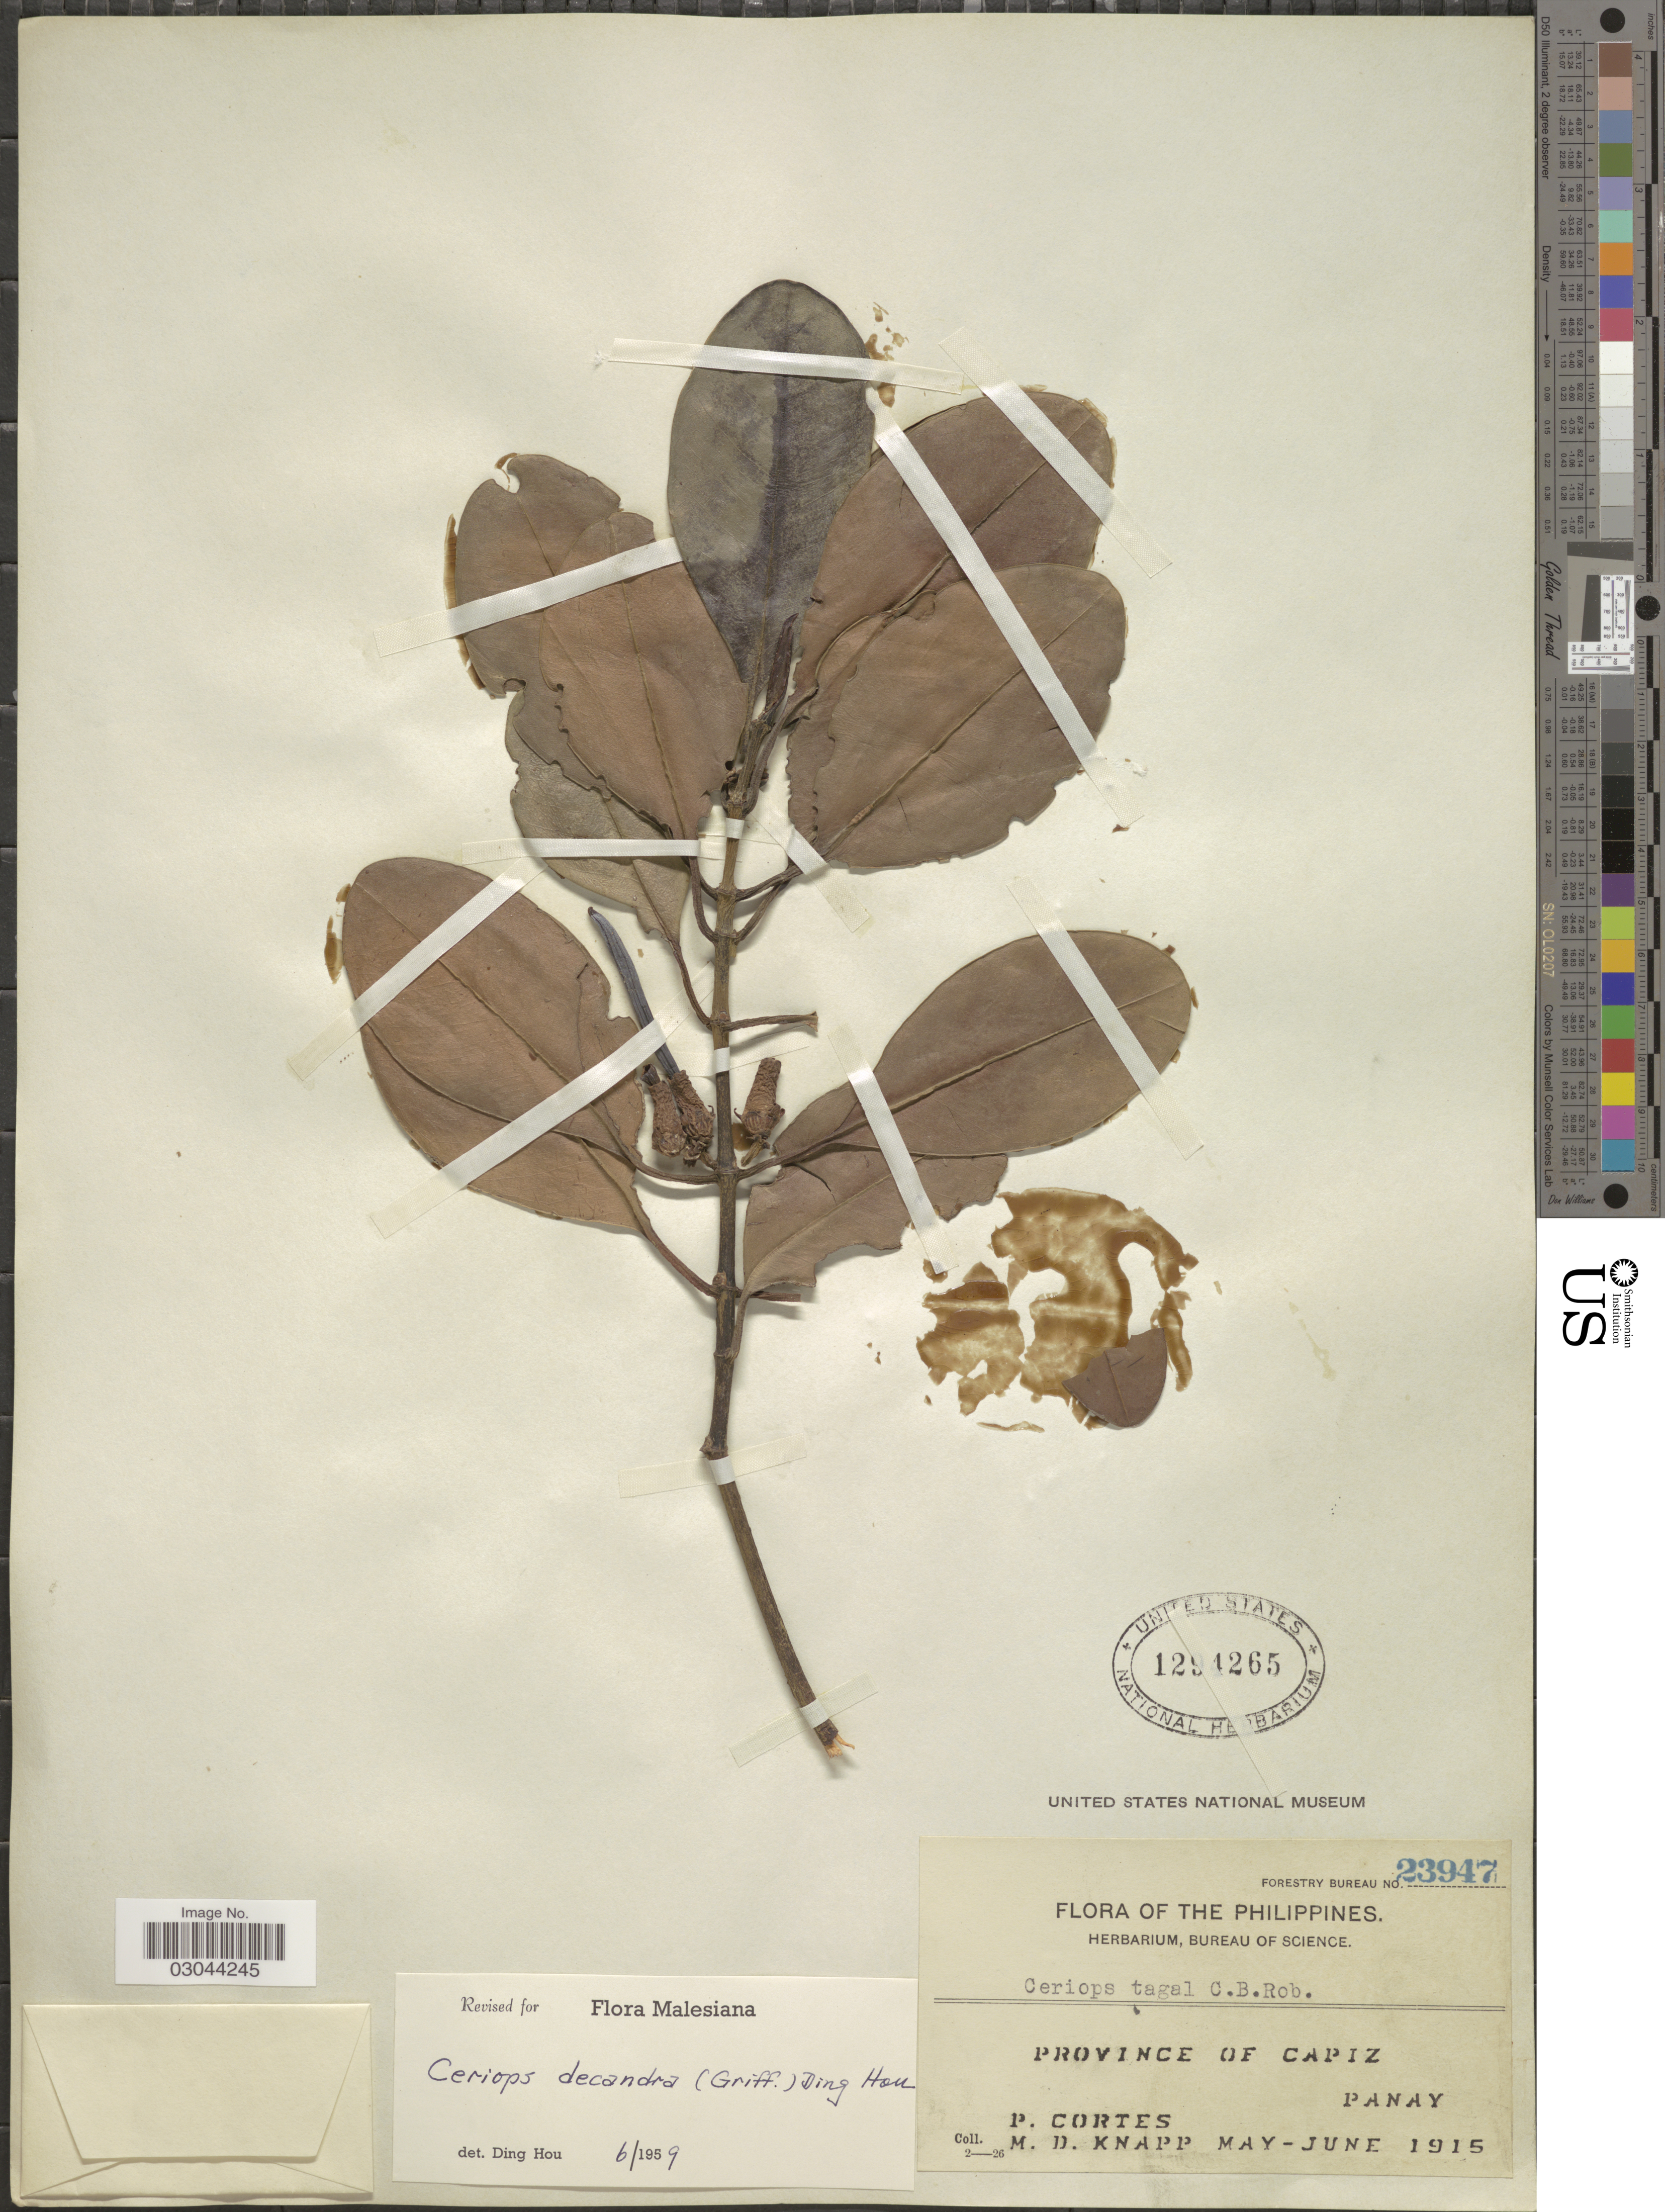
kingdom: Plantae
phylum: Tracheophyta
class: Magnoliopsida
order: Malpighiales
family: Rhizophoraceae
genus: Ceriops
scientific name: Ceriops decandra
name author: (Griff.) Ding Hou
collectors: P. Cortes & M. Knapp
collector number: Forestry Bureau 23947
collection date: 1915-05/1915-06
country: Philippines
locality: Province of Capiz. Panay.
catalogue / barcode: US 1294265